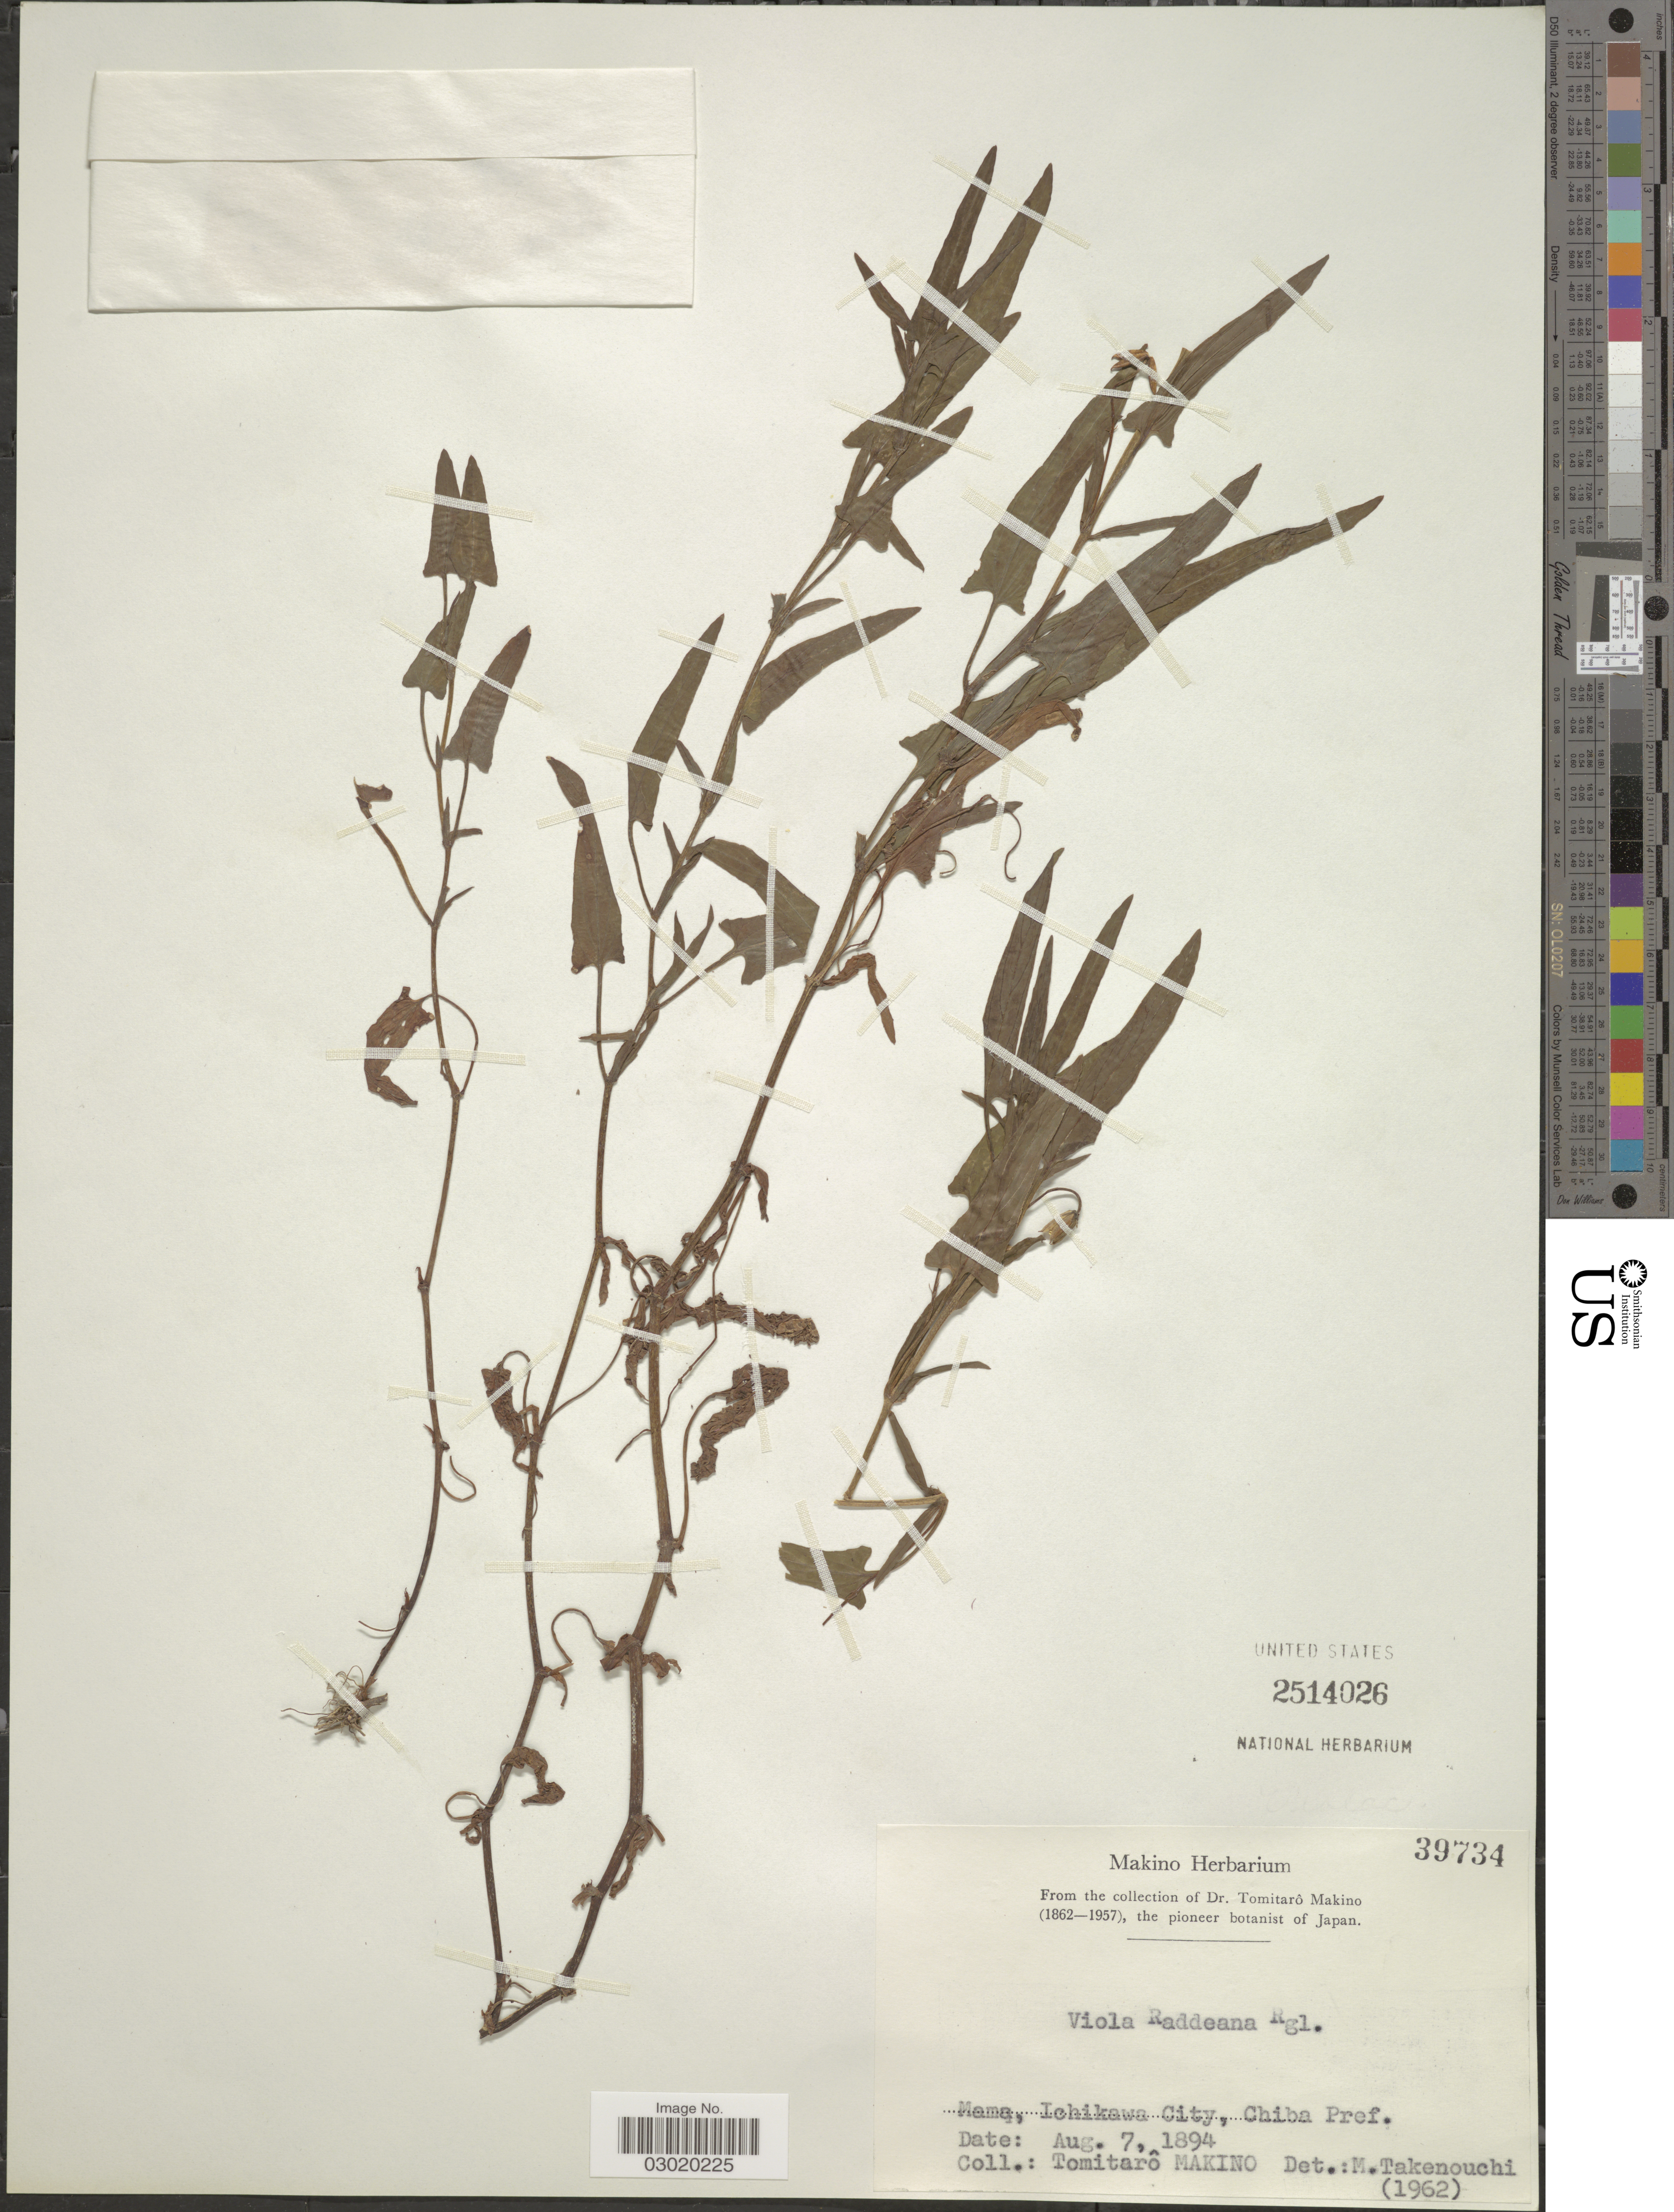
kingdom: Plantae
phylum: Tracheophyta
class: Magnoliopsida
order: Malpighiales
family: Violaceae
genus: Viola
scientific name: Viola raddeana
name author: Regel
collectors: T. Makino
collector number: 39734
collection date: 1894-08-07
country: Japan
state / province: Tiba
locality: Mama, Ichikawa City, Chiba Pref.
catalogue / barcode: US 2514026